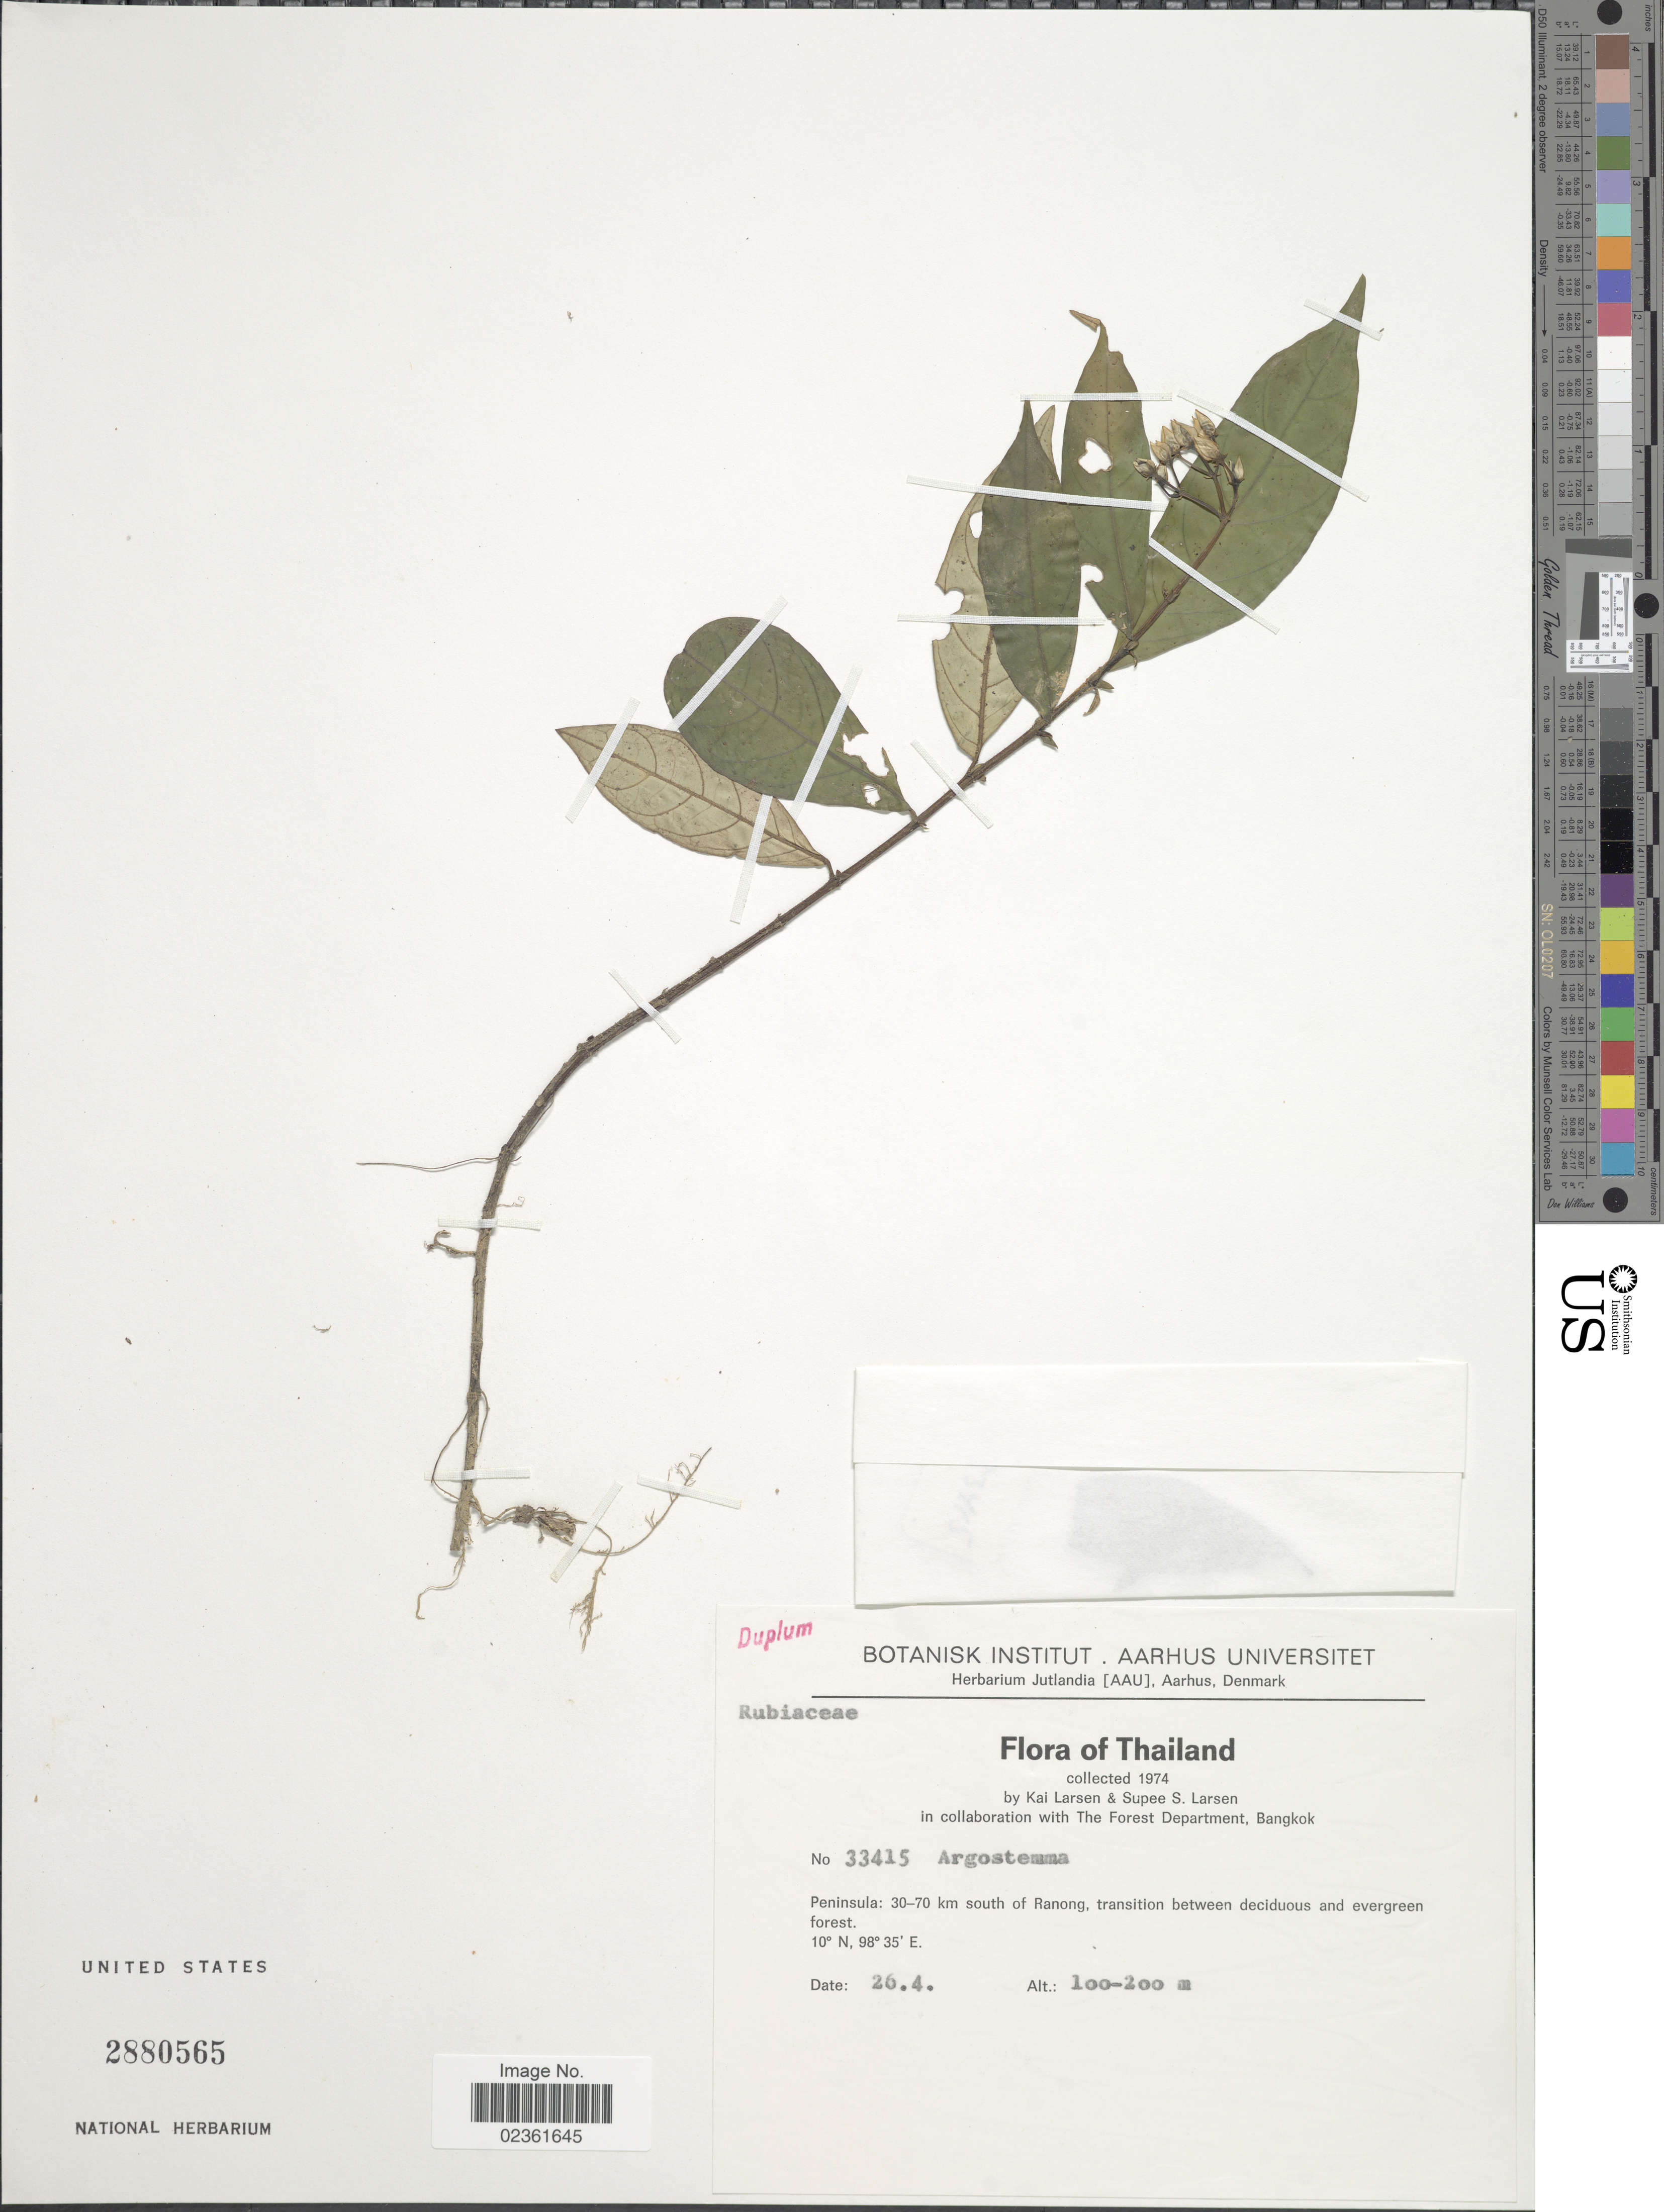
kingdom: Plantae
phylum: Tracheophyta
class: Magnoliopsida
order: Gentianales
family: Rubiaceae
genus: Argostemma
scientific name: Argostemma sp.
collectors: K. Larsen & S. Larsen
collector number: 33415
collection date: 1974-04-26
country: Thailand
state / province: Ranong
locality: Peninsula: 30-70 km south of Ranong, transition between deciduous and evergreen forest.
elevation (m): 100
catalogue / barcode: US 2880565